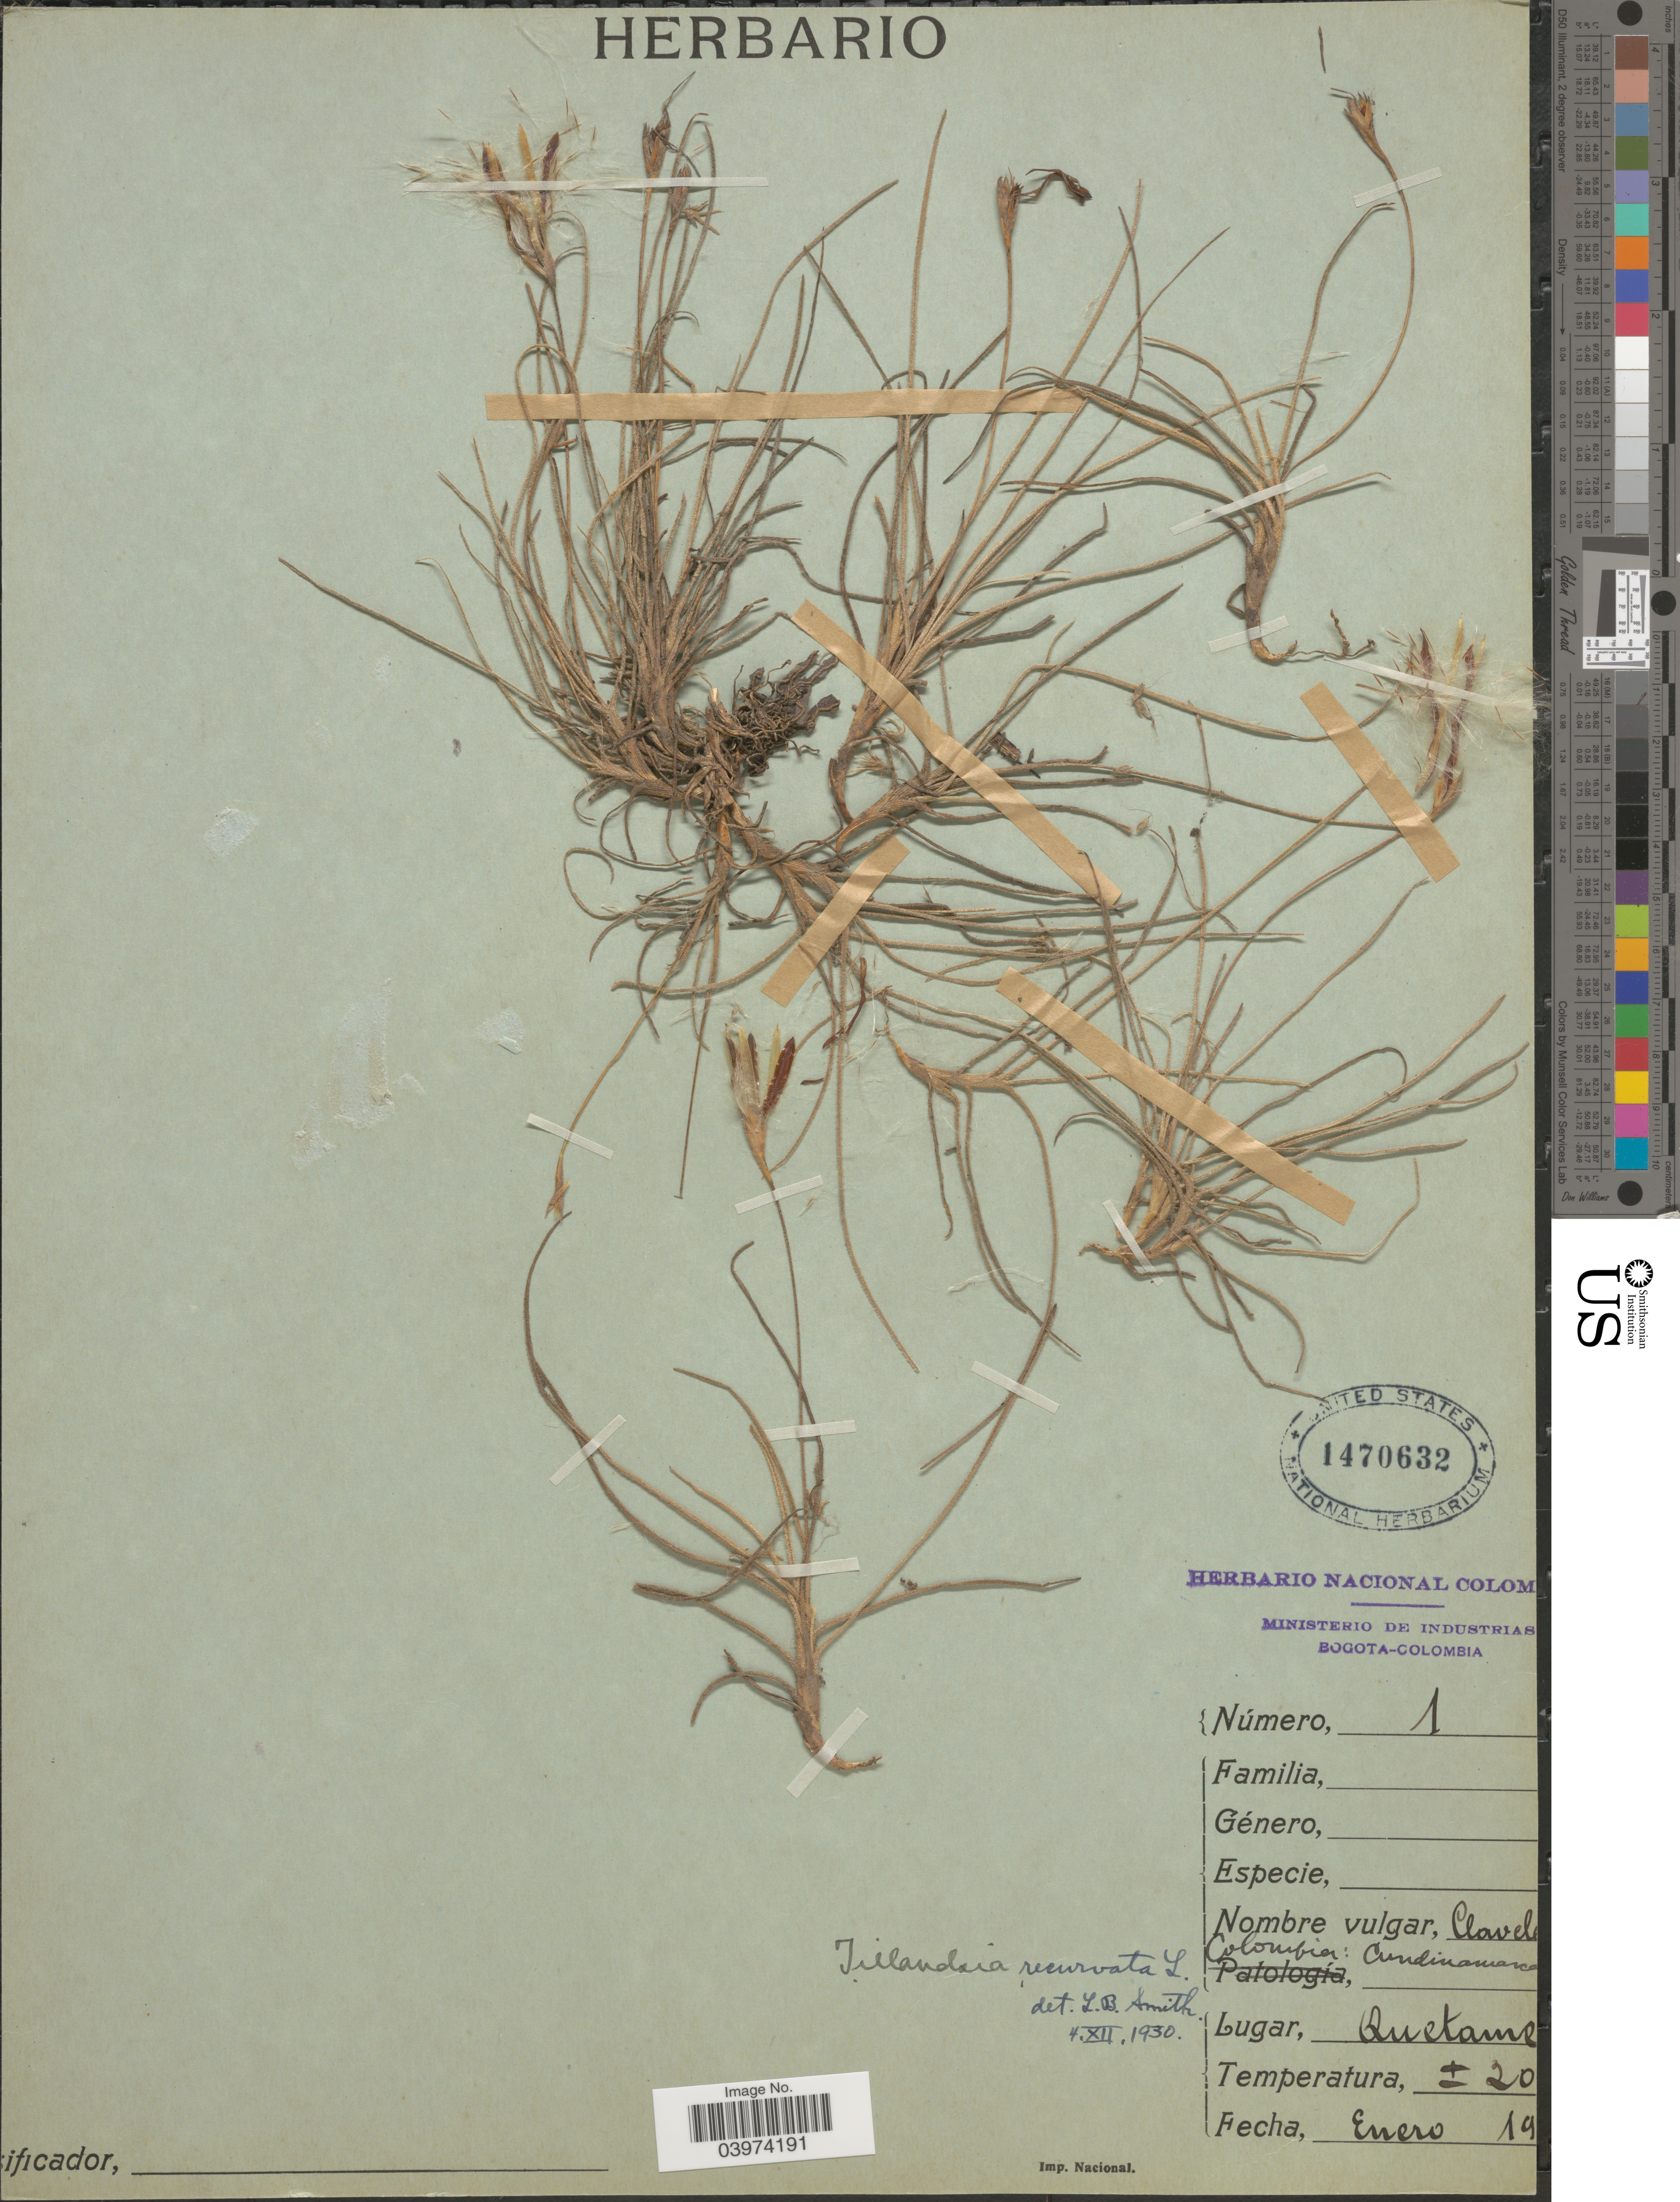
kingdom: Plantae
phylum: Tracheophyta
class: Liliopsida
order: Poales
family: Bromeliaceae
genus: Tillandsia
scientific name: Tillandsia recurvata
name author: L.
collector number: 1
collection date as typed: Transcribed d/m/y: /1/19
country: Colombia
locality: Quetame.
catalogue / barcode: US 1470632